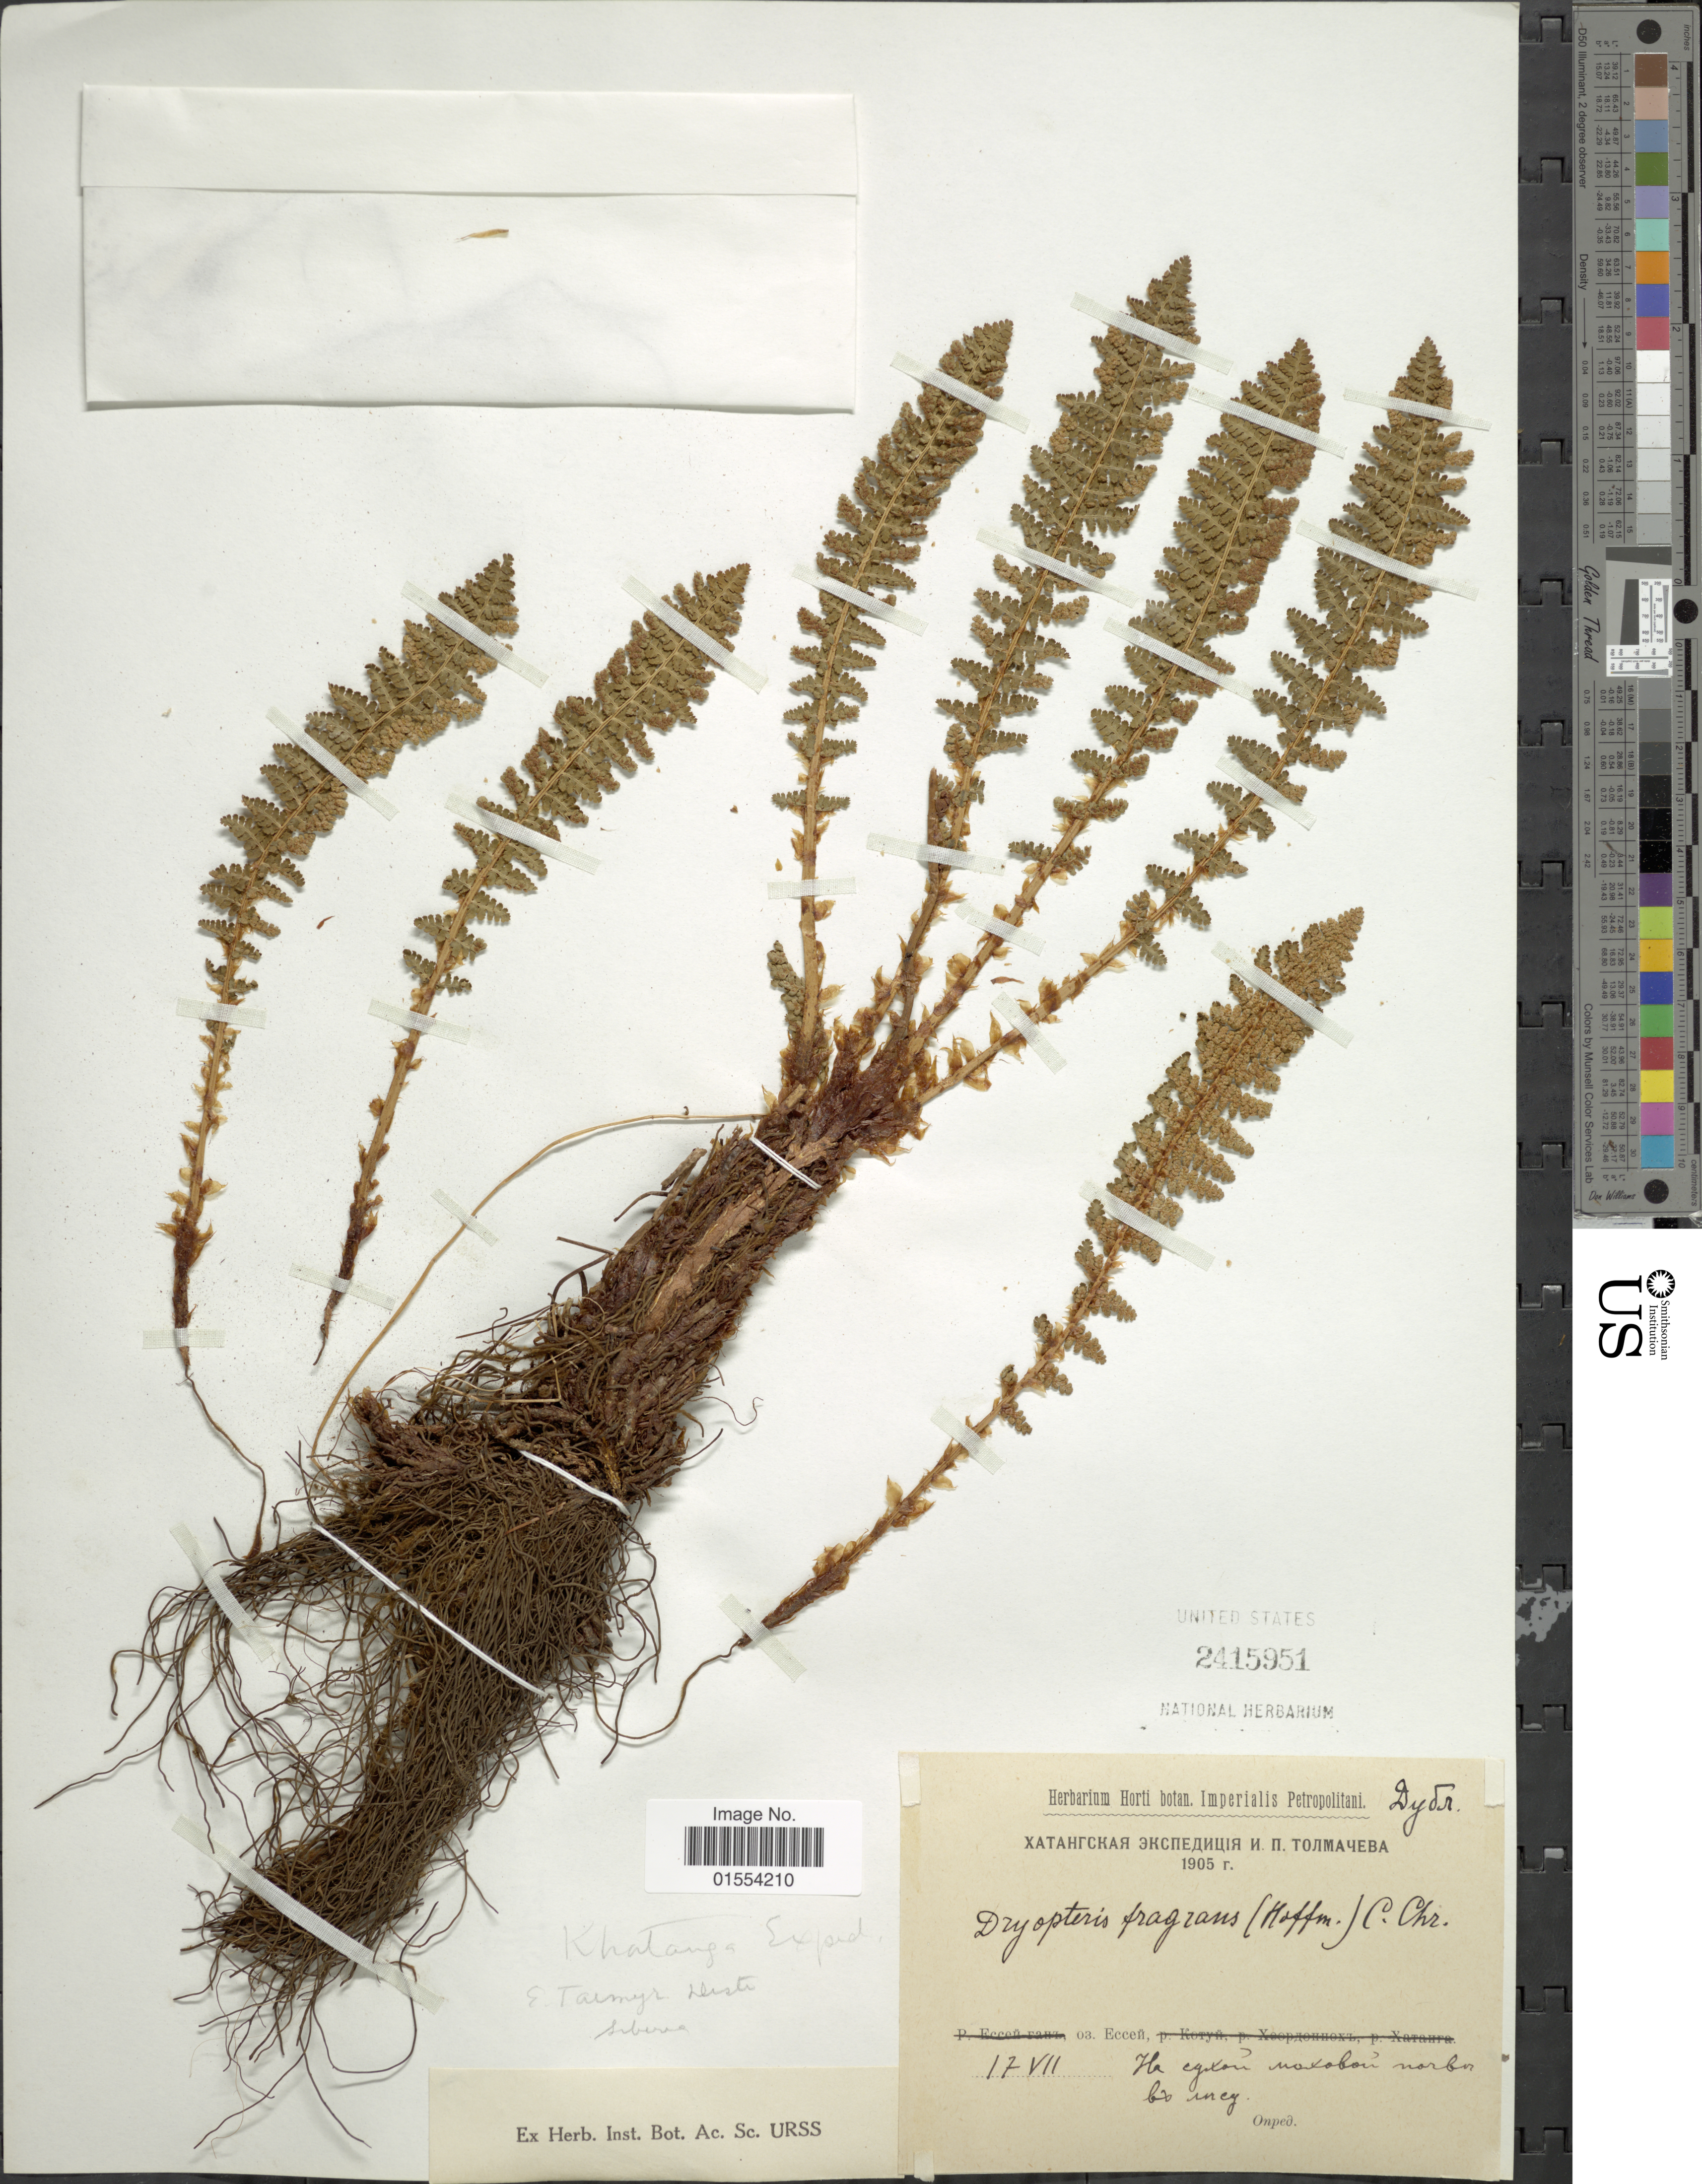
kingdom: Plantae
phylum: Tracheophyta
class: Polypodiopsida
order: Polypodiales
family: Dryopteridaceae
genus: Dryopteris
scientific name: Dryopteris fragrans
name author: (L.) Schott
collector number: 03?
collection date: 1905-07-17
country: Russian Federation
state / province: Krasnoyarsk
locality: Khatanga, Lake Yessey.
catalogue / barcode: US 2415951